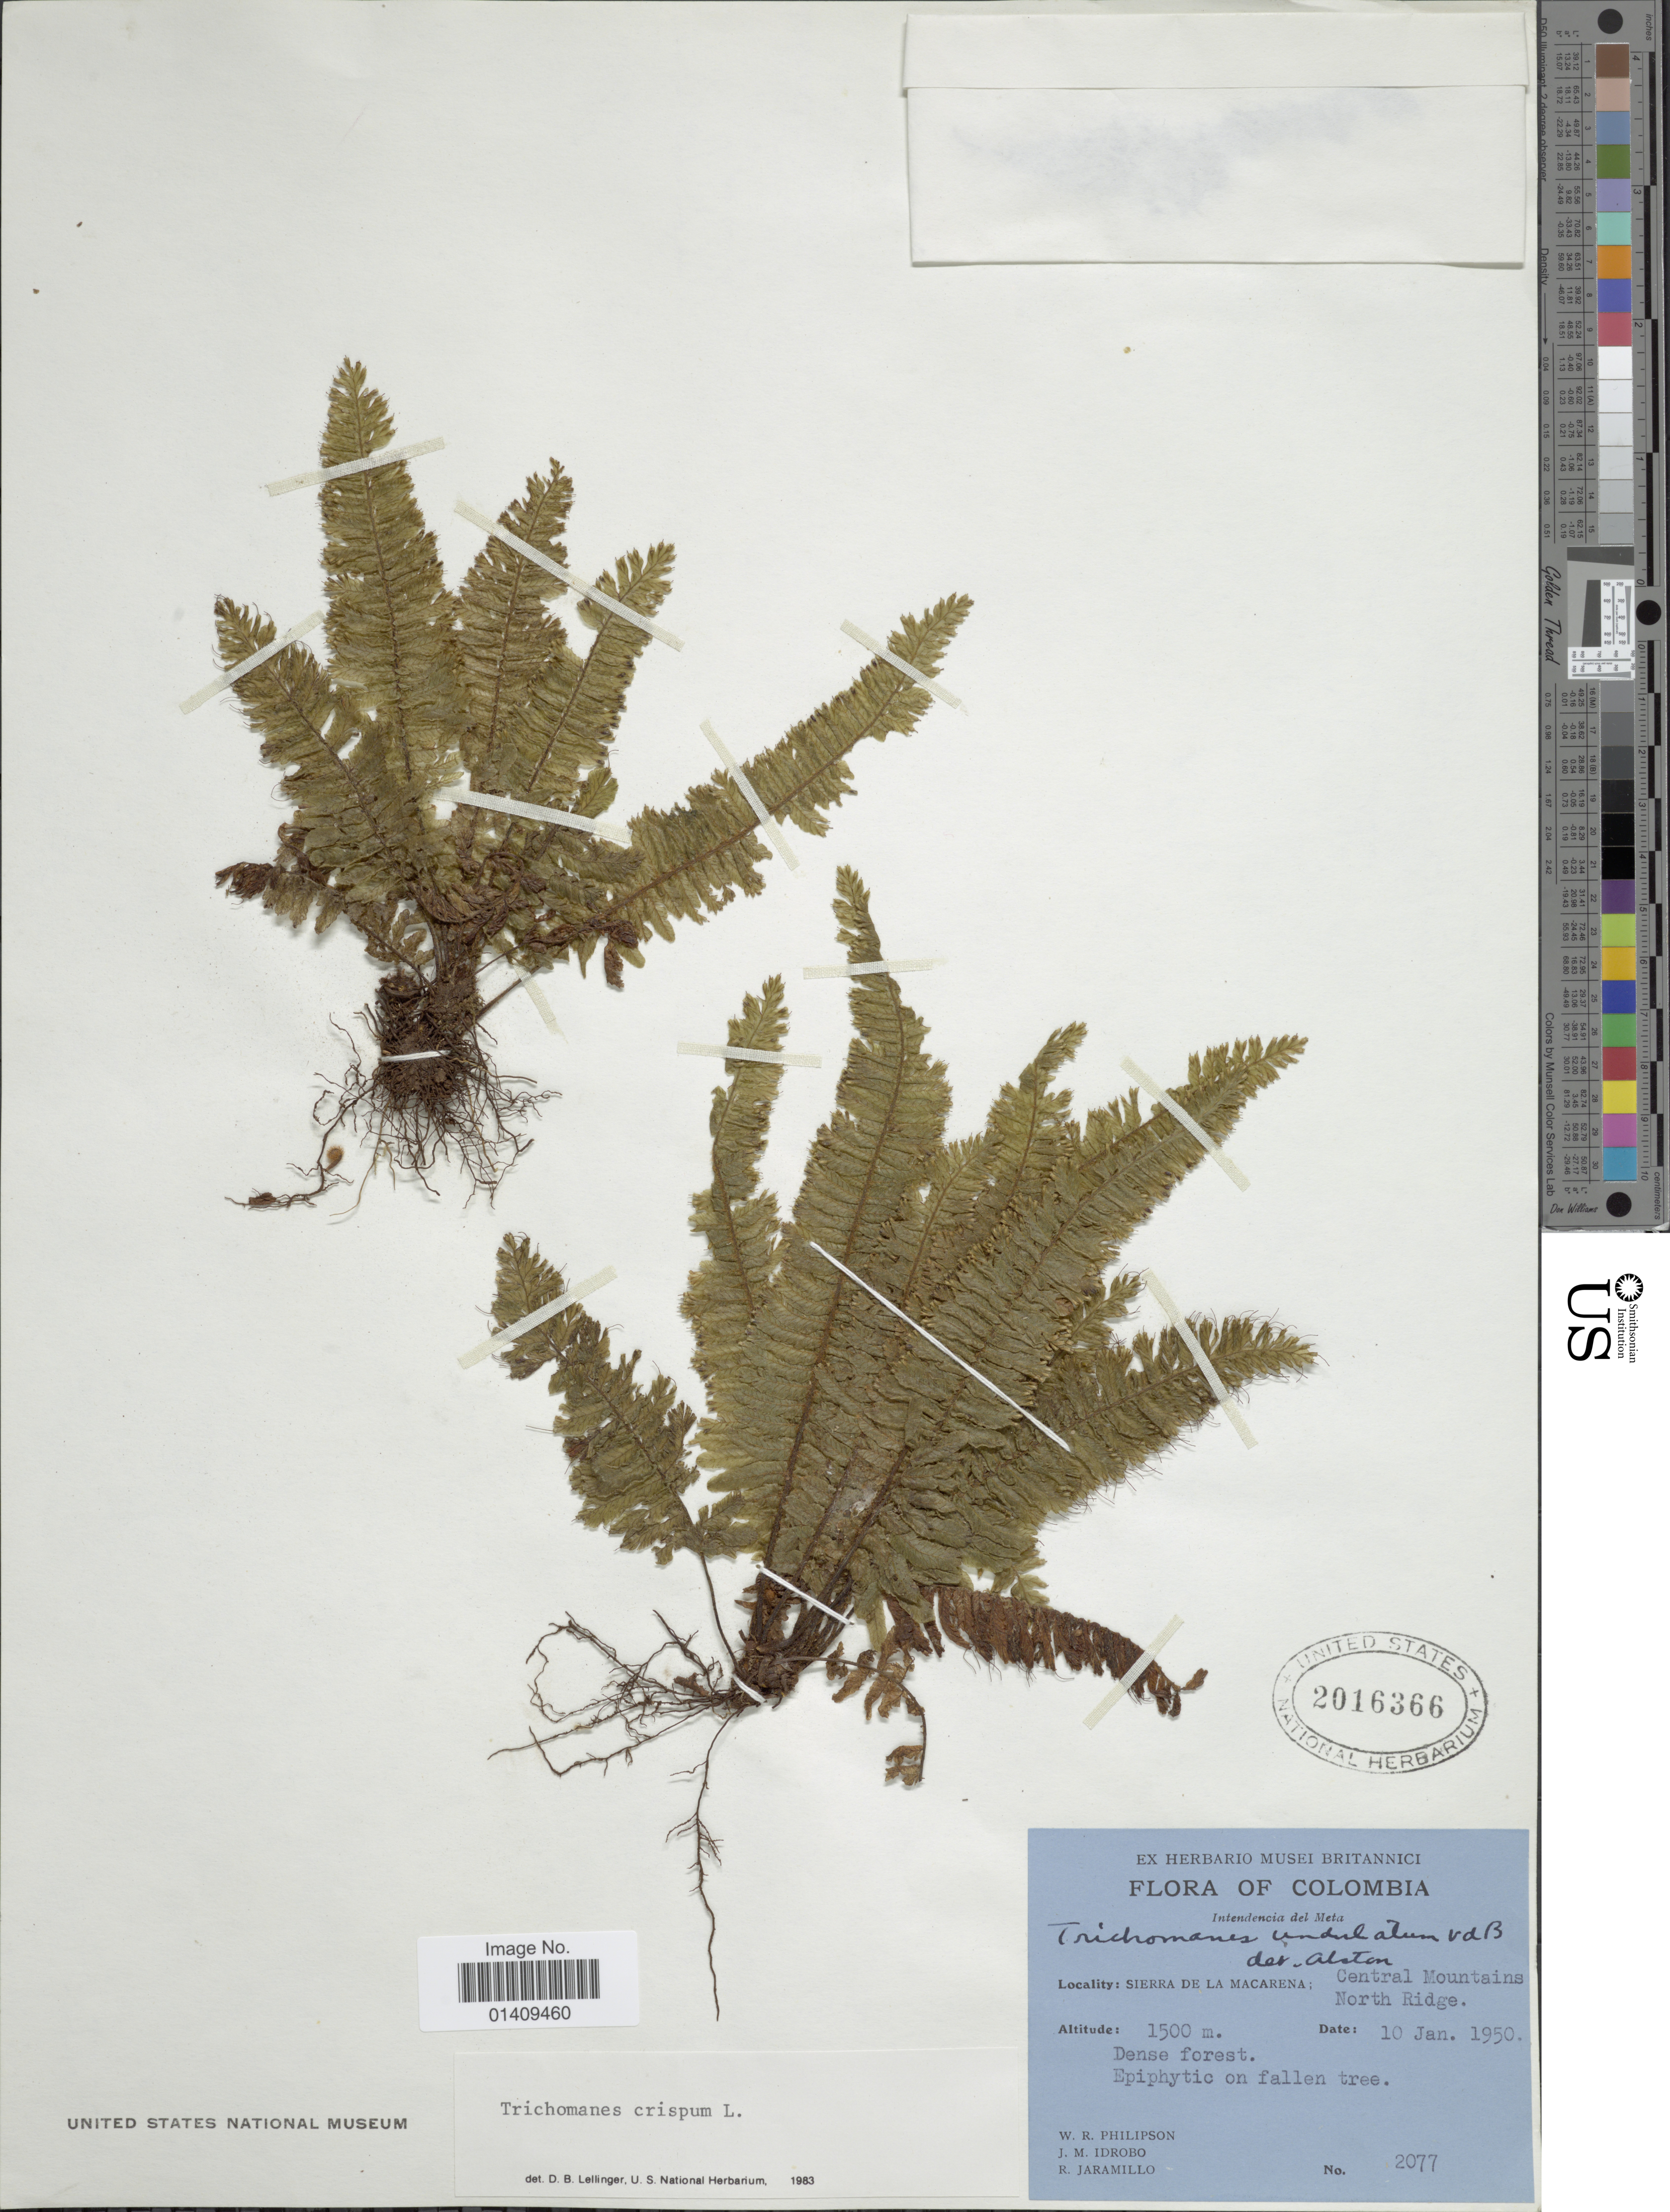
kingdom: Plantae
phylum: Tracheophyta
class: Polypodiopsida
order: Hymenophyllales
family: Hymenophyllaceae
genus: Trichomanes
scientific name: Trichomanes sublabiatum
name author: Bosch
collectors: W. R. Philipson, J. M. Idrobo & R. Jaramillo M.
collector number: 2077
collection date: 1950-01-10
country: Colombia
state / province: Meta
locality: Intendencia del Meta Sierra de La Macarena central mountains north ridge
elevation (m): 1500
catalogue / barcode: US 2016366